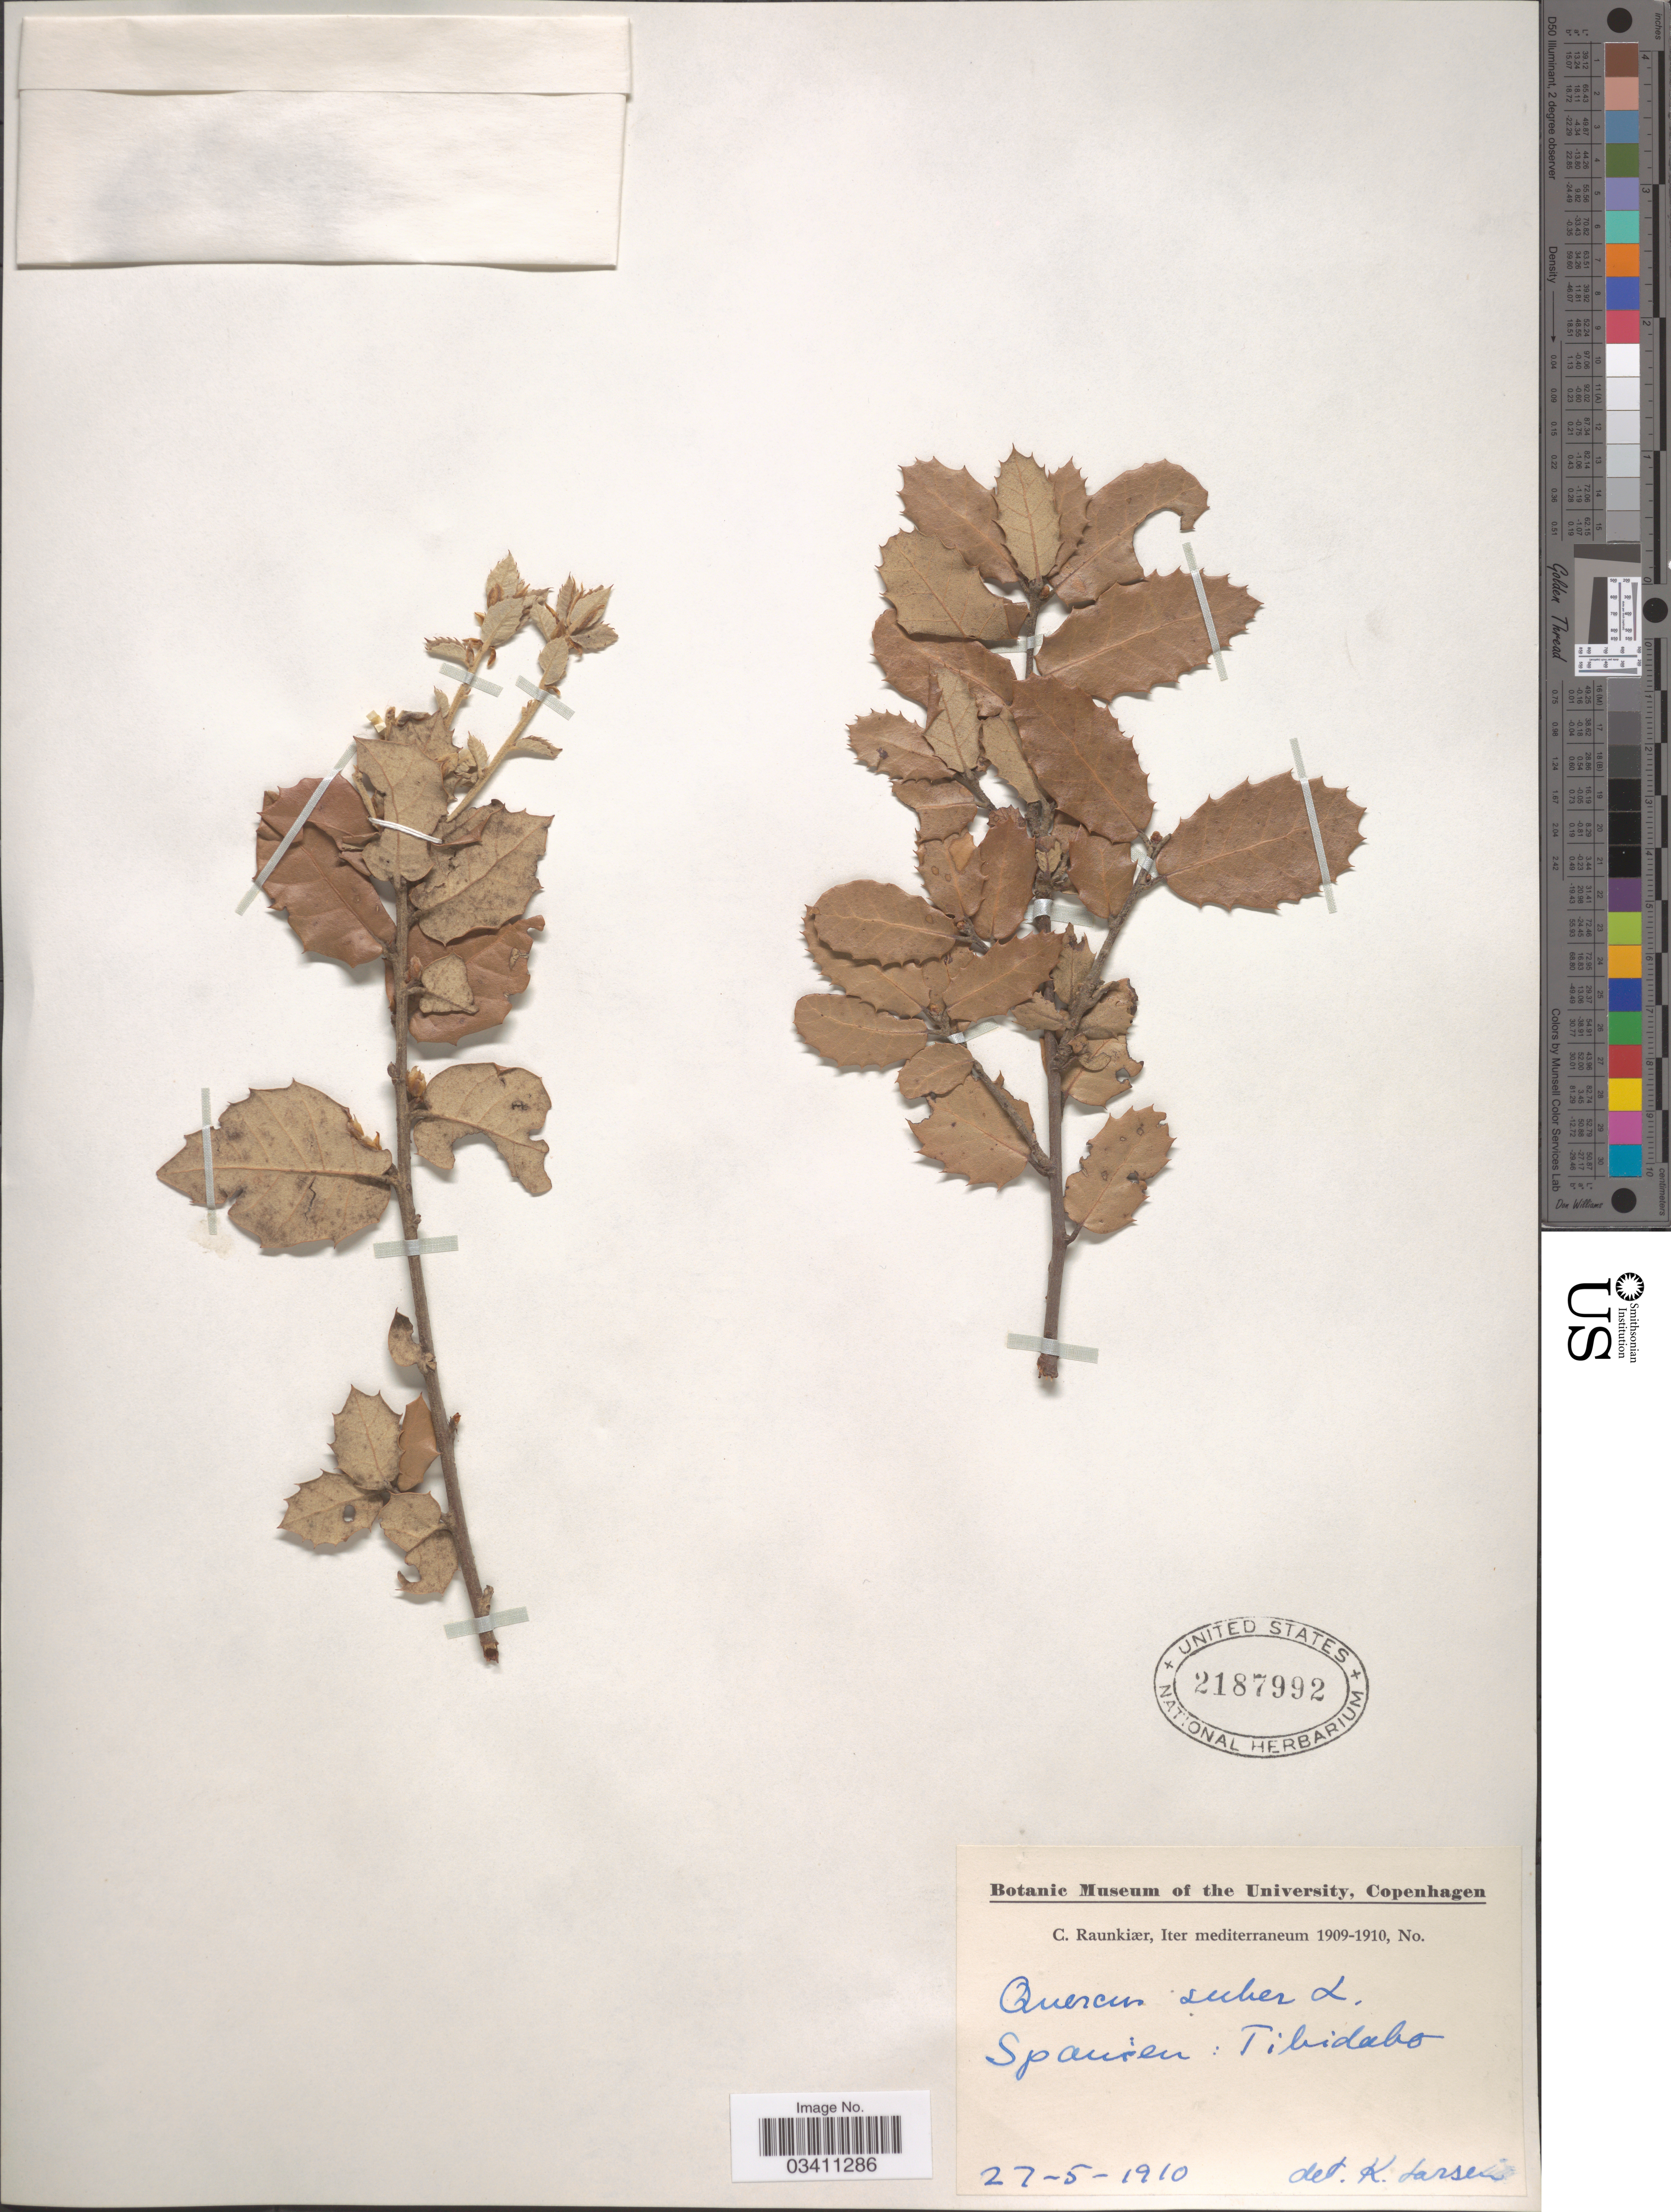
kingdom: Plantae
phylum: Tracheophyta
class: Magnoliopsida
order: Fagales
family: Fagaceae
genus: Quercus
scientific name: Quercus suber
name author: L.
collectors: C. Raunkiær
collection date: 1910-05-27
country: Spain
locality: Mediterraneum. Spanien: Tibidabo.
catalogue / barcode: US 2187992